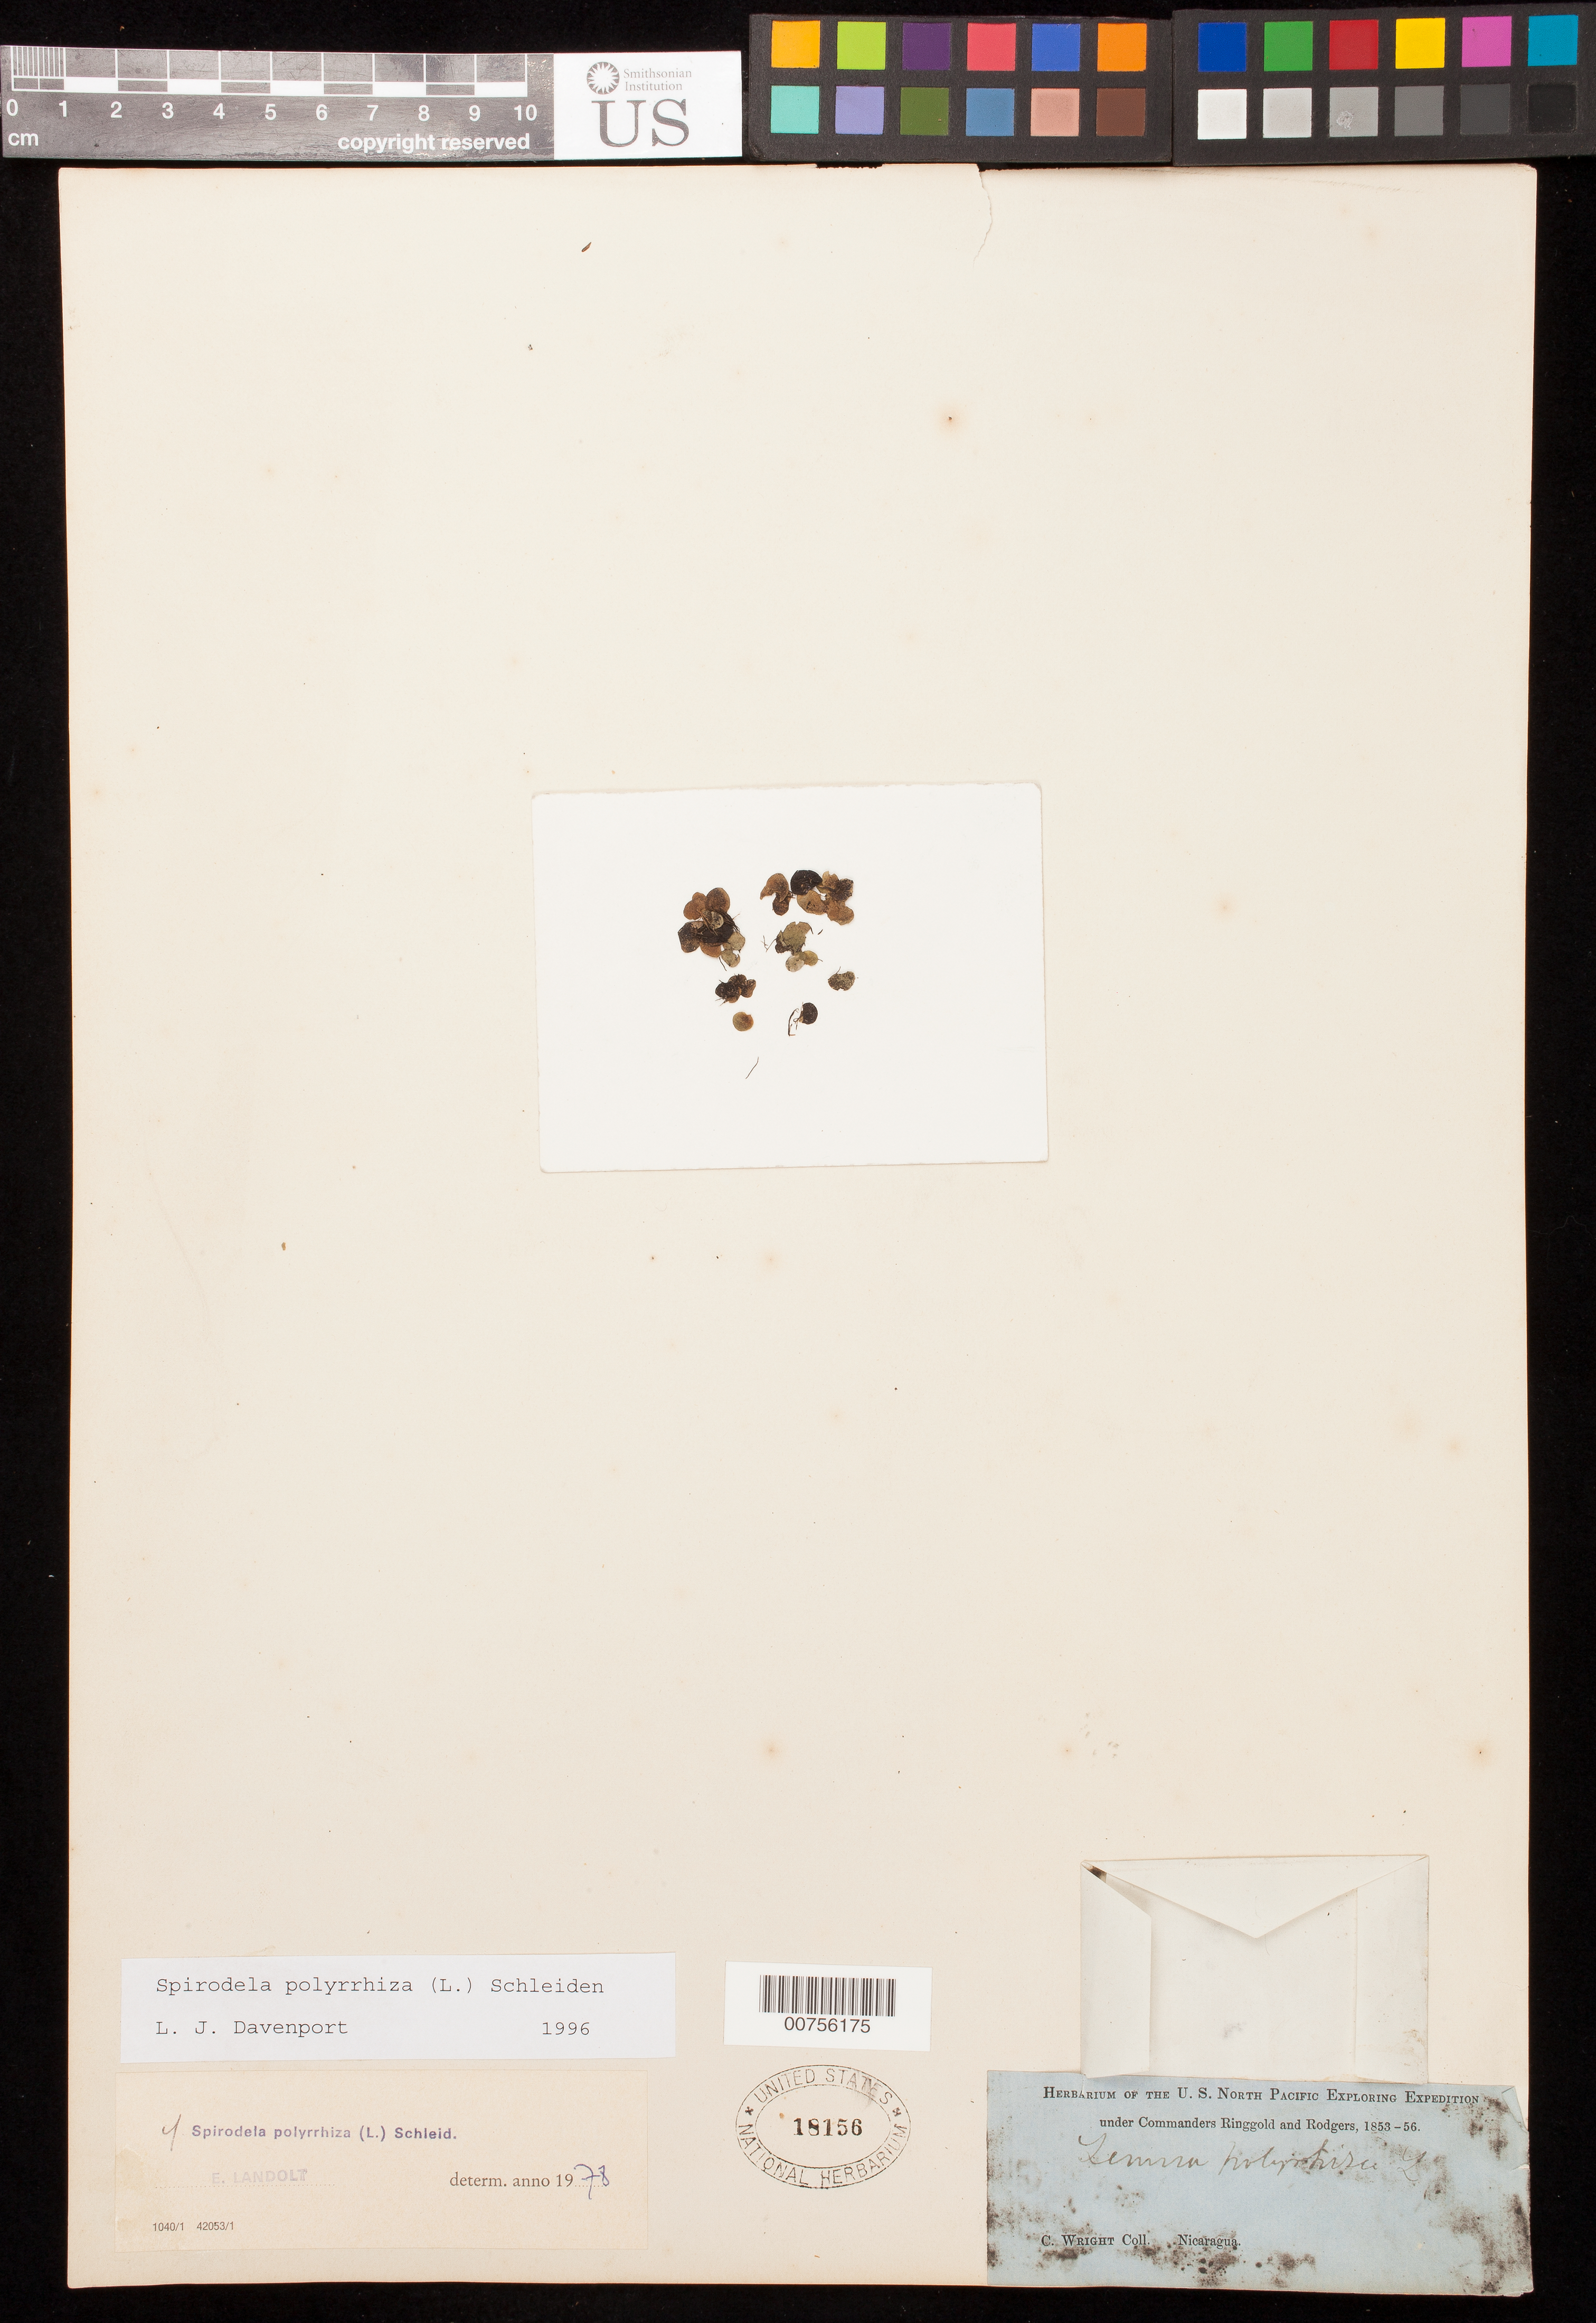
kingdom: Plantae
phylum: Tracheophyta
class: Liliopsida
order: Alismatales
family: Araceae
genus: Spirodela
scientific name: Spirodela polyrrhiza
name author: (L.) Schleid.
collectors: C. Wright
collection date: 1853/1856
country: Nicaragua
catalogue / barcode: US 18156